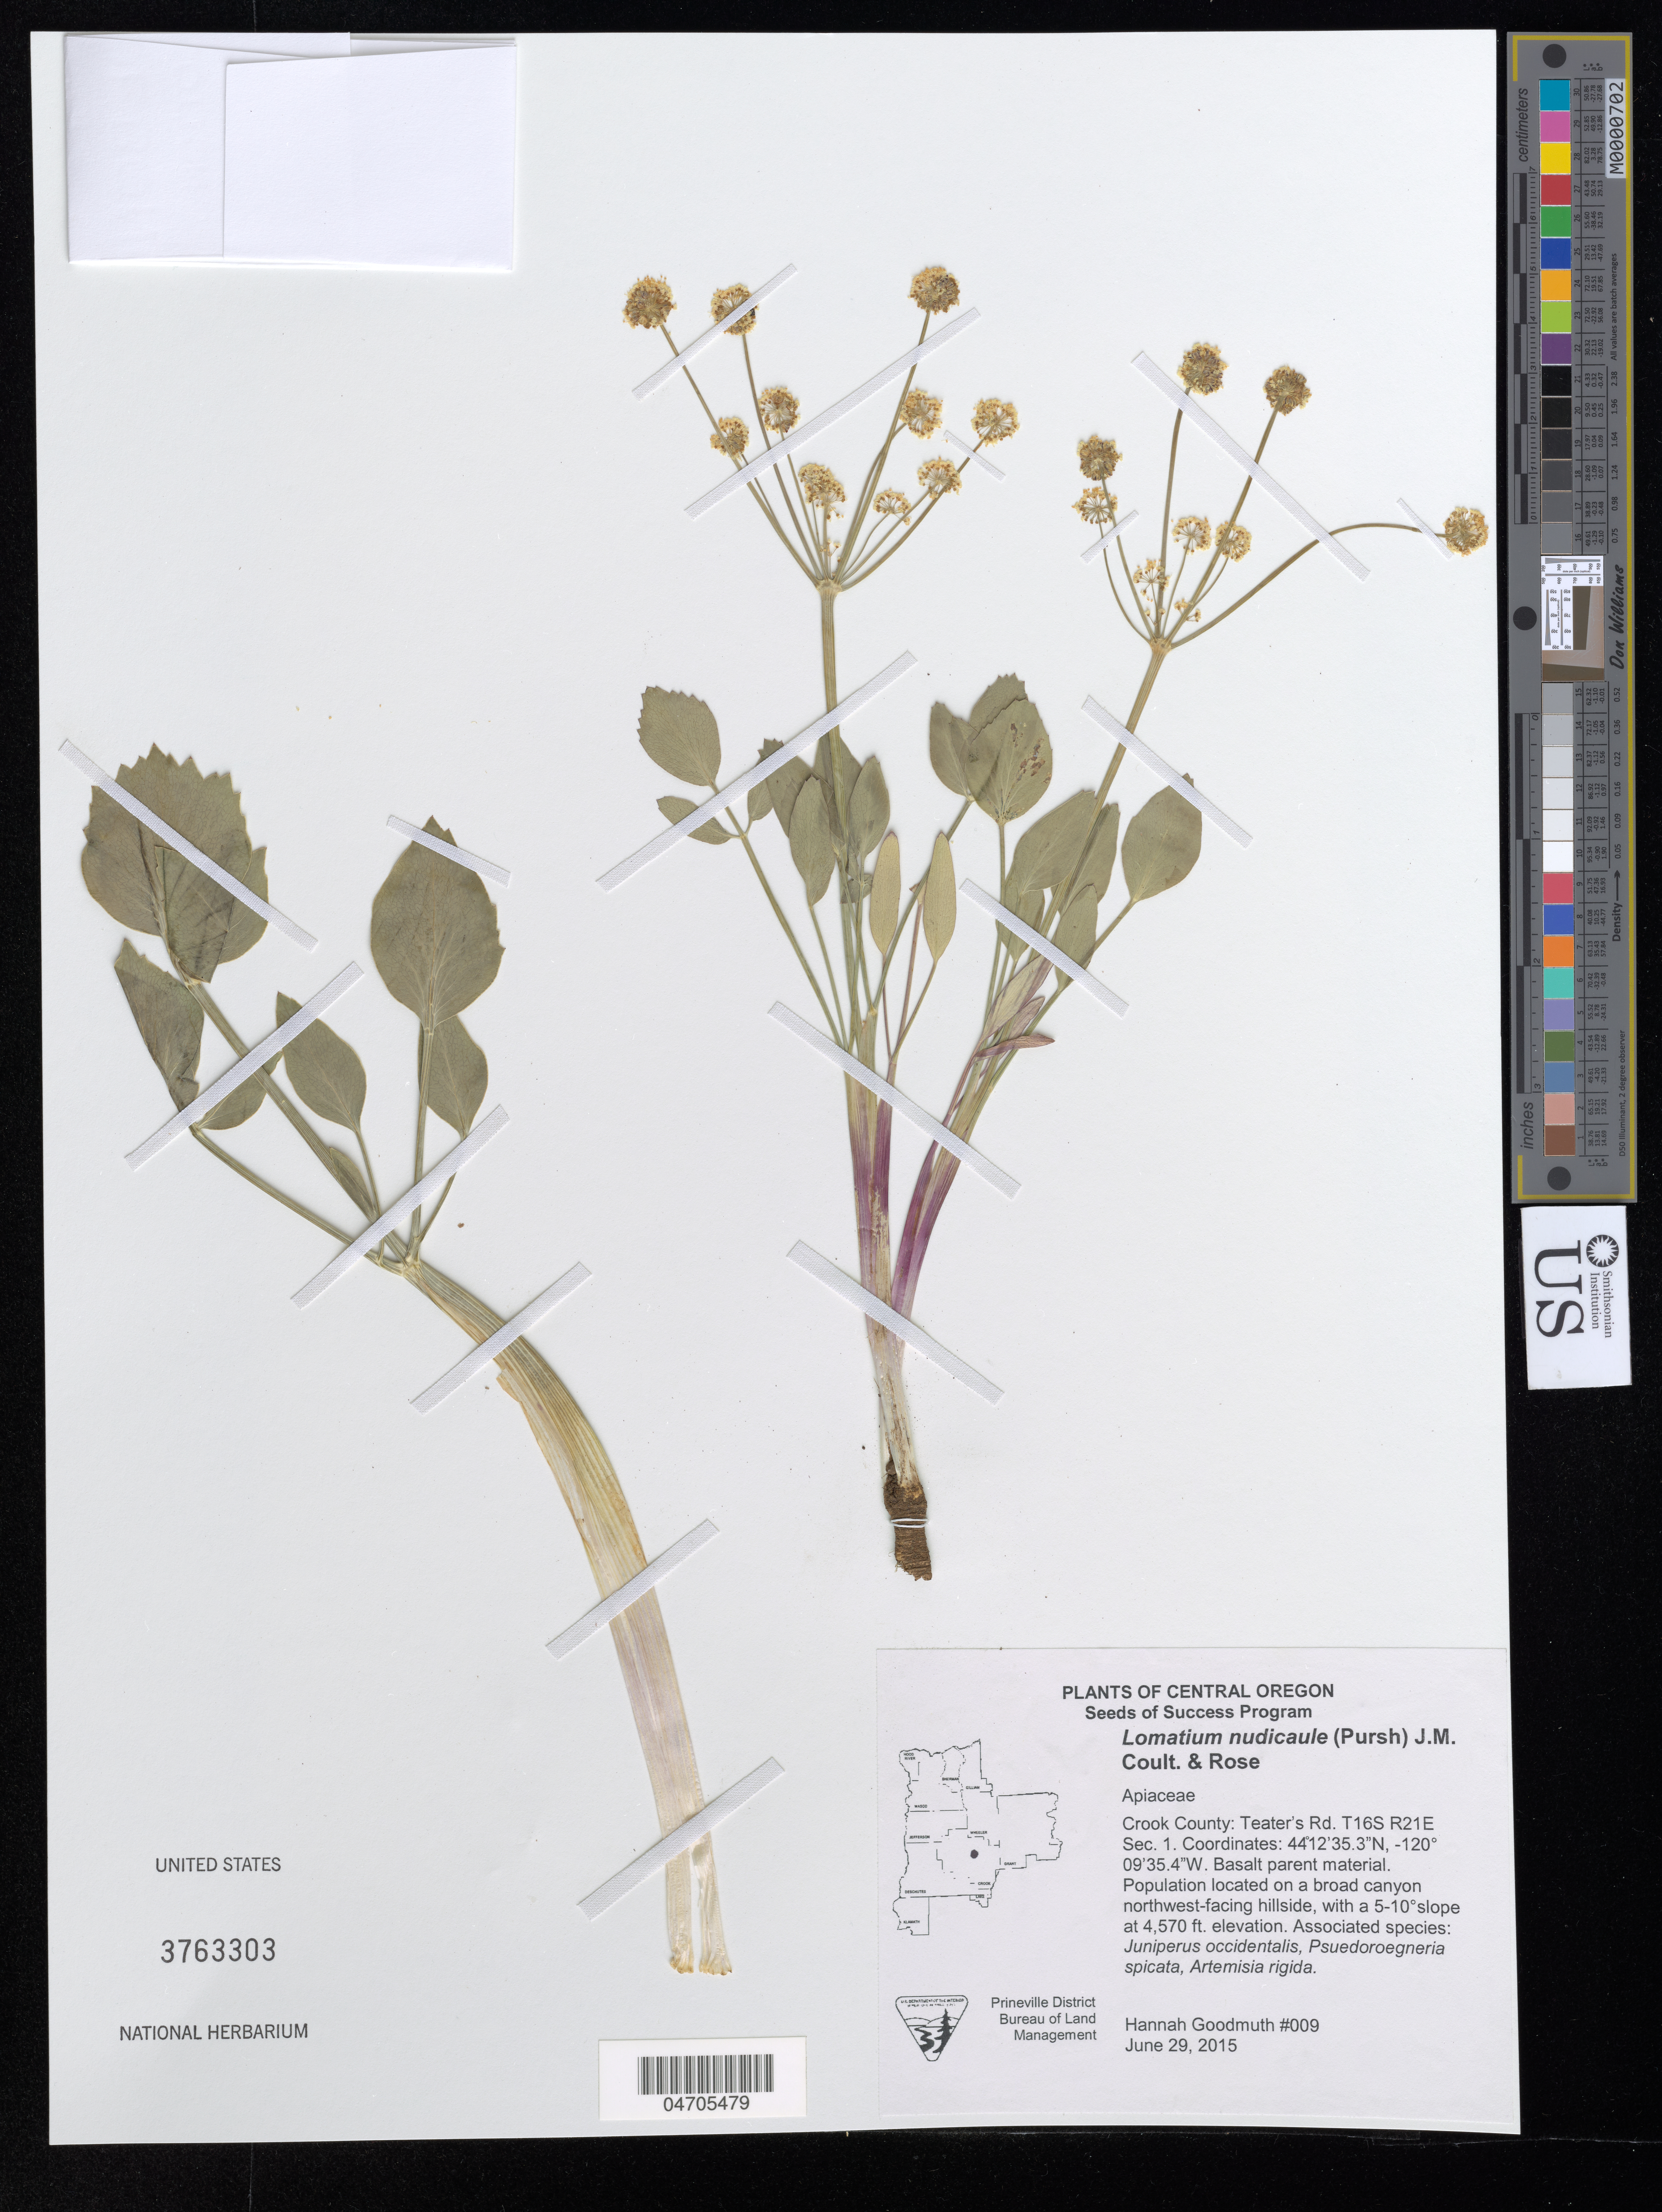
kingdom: Plantae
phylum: Tracheophyta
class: Magnoliopsida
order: Apiales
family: Apiaceae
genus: Lomatium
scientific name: Lomatium nudicaule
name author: (Pursh) J.M. Coult. & Rose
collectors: H. Goodmuth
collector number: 009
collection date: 2015-06-29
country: United States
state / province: Oregon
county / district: Crook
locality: Central Oregon. Crook County: Teater's Rd. T16S R21E Sec. 1. On a broad canyon northwest-facing hillside.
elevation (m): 1393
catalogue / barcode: US 3763303